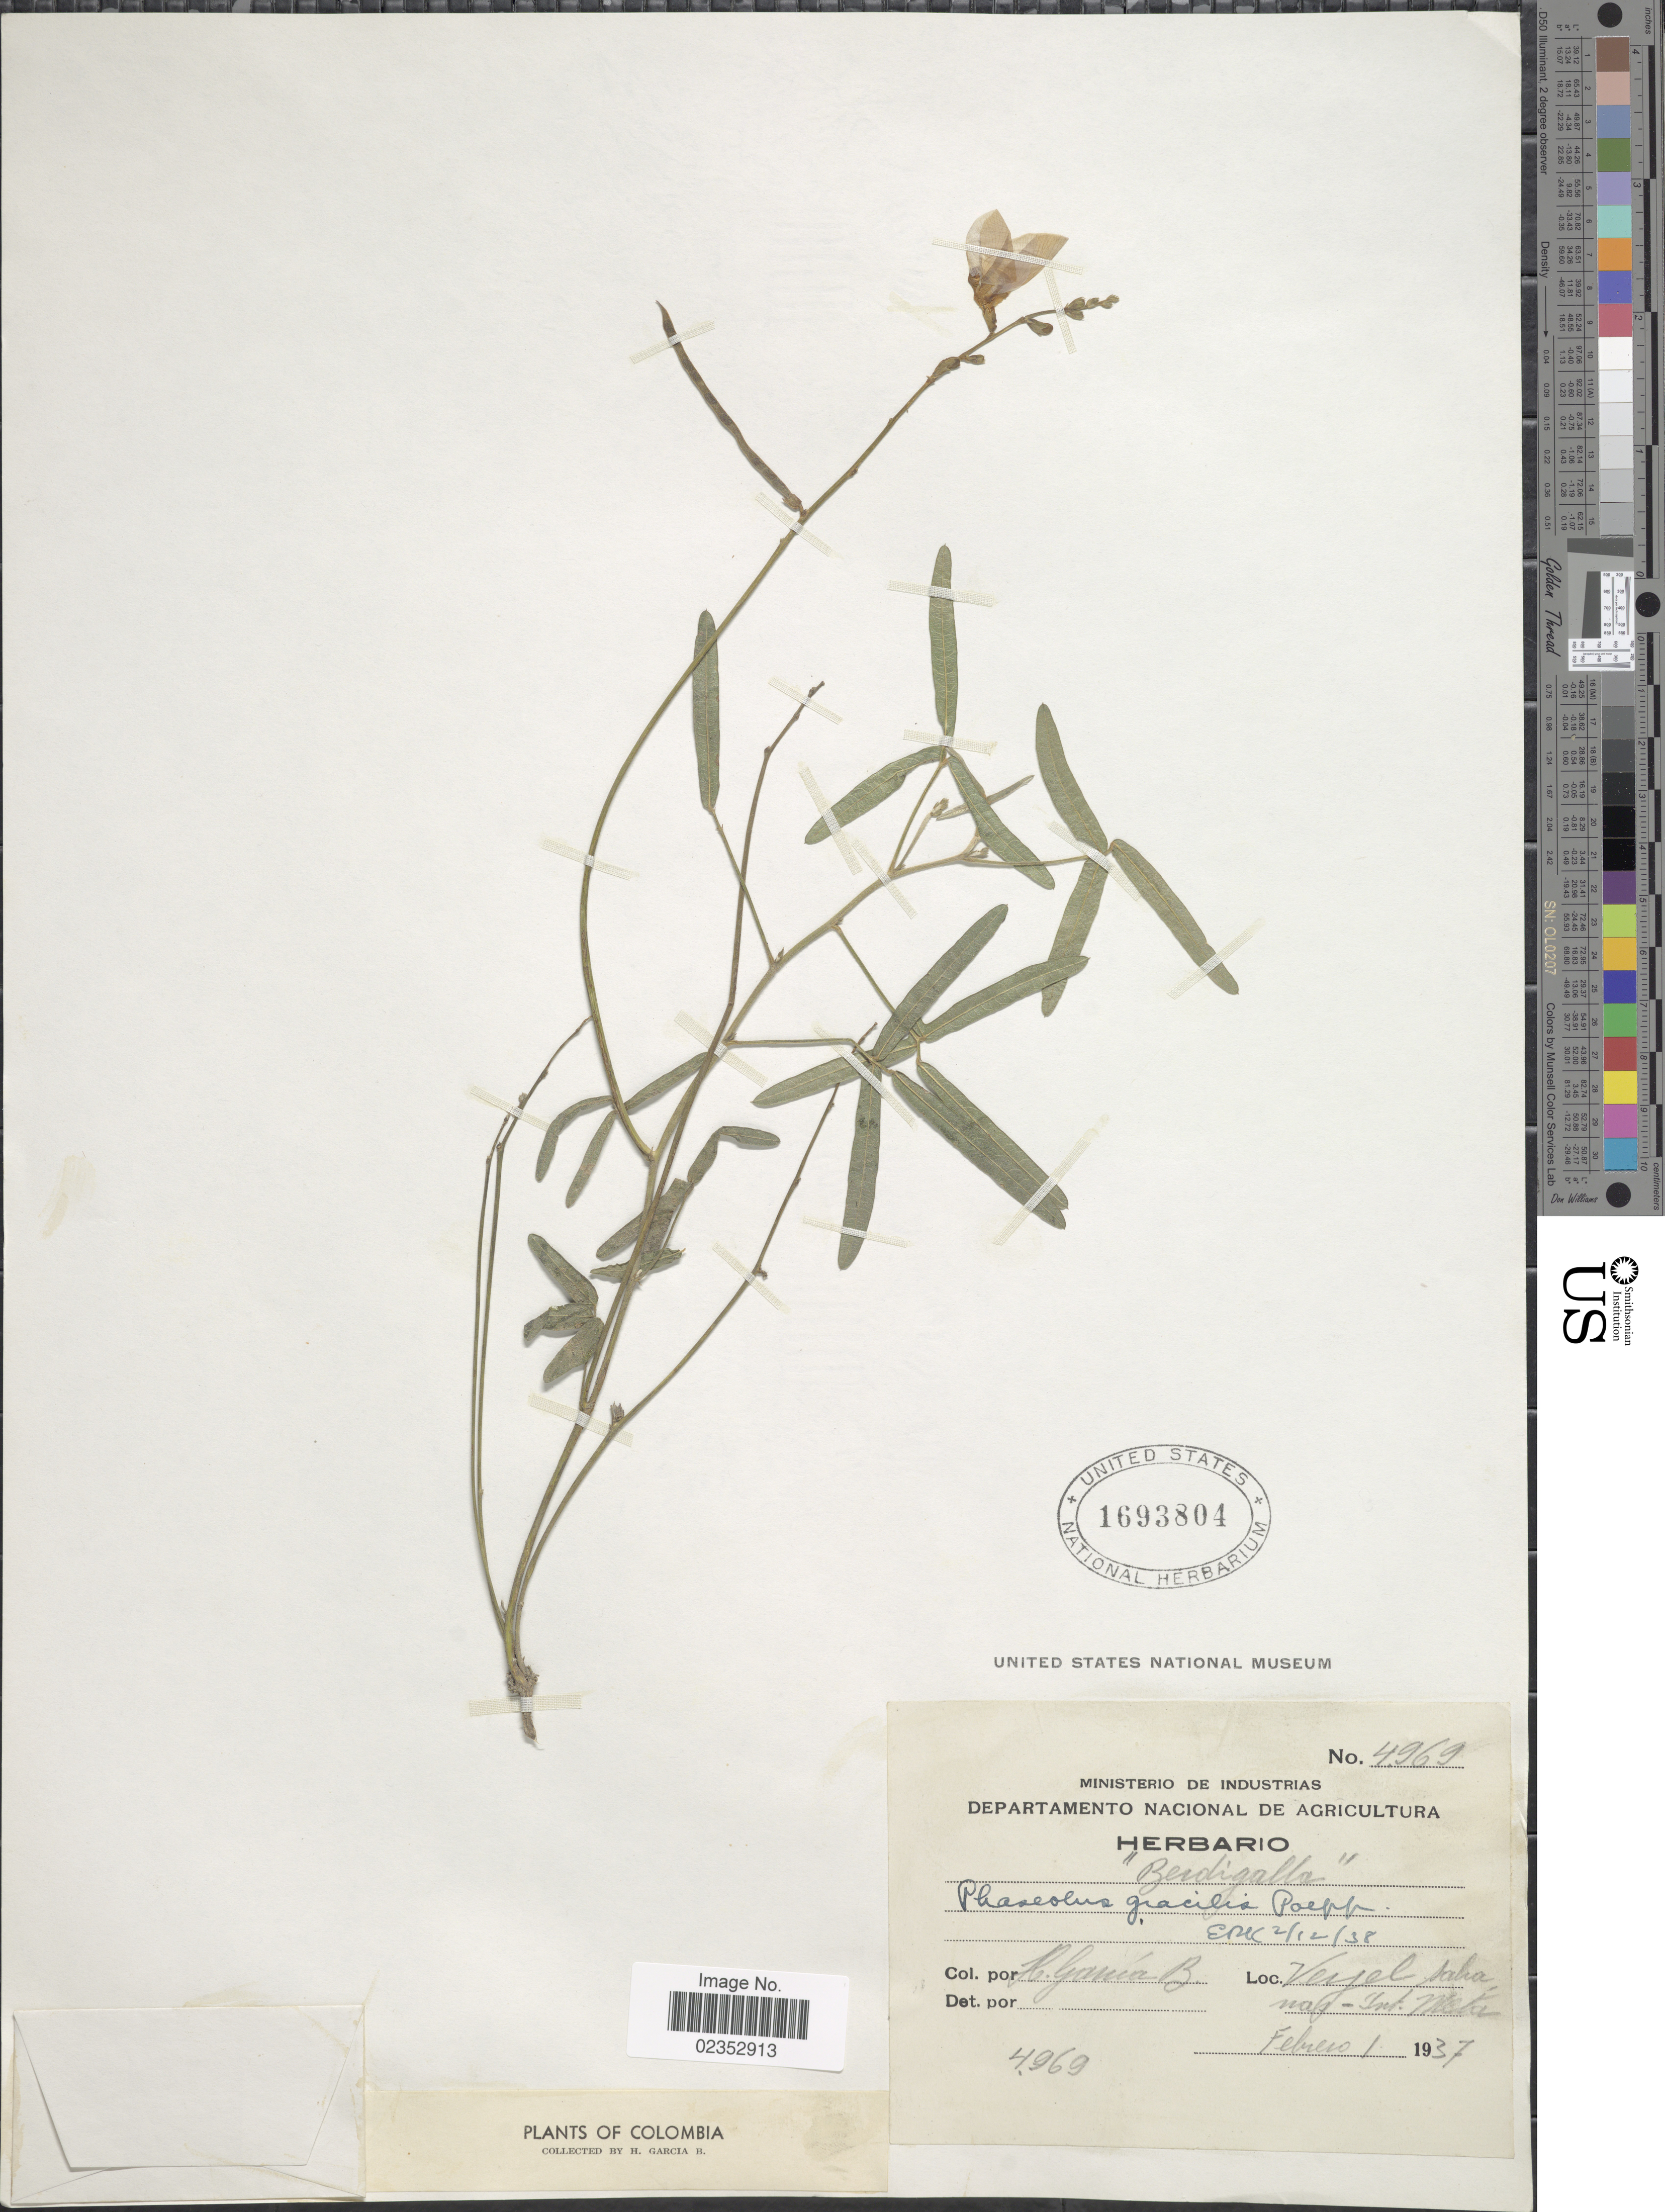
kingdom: Plantae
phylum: Tracheophyta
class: Magnoliopsida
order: Fabales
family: Fabaceae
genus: Macroptilium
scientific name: Macroptilium gracile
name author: (Poepp. ex Benth.) Urb.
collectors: H. García Barriga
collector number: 4969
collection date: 1937-02-01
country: Colombia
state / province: Meta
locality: Verjel, sabanas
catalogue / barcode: US 1693804